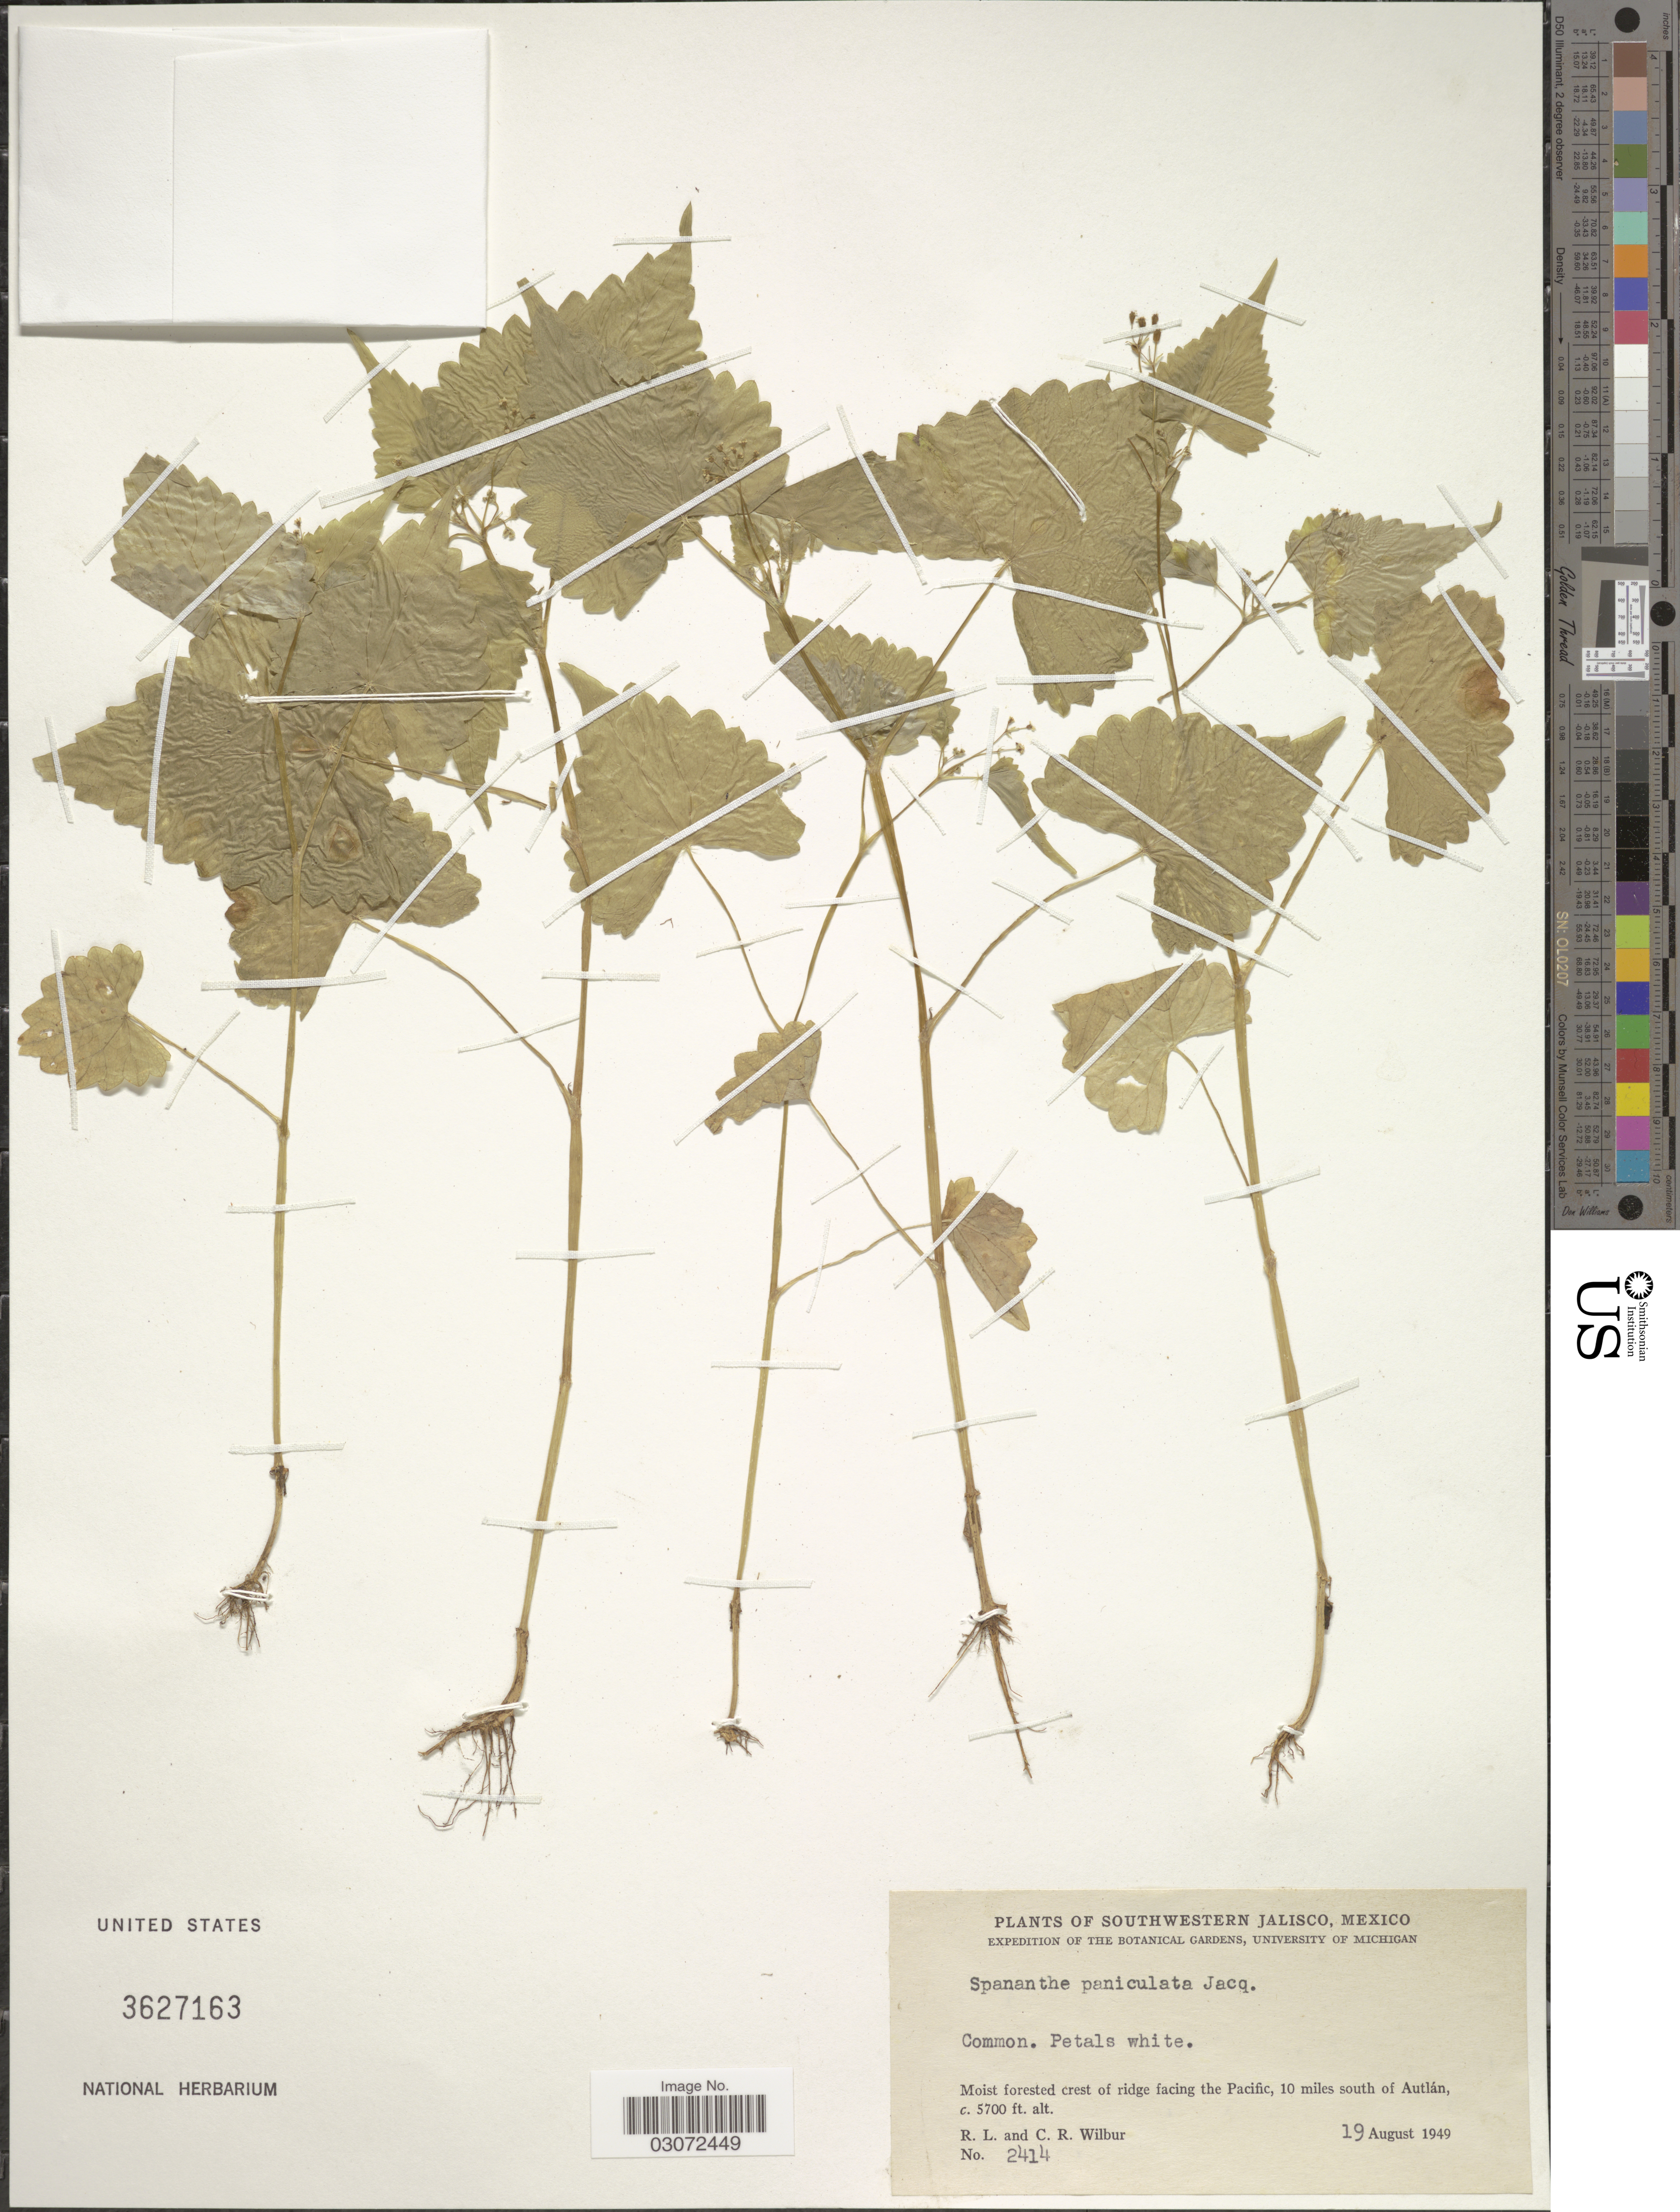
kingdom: Plantae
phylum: Tracheophyta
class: Magnoliopsida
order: Apiales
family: Apiaceae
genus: Spananthe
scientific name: Spananthe paniculata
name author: Jacq.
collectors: R. L. Wilbur & C. Wilbur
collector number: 2414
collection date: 1949-08-19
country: Mexico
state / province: Jalisco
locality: Southwestern Jalisco, Moist forested crest of ridge facing the Pacific, 10 miles south of Autlán.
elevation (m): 1737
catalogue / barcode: US 3627163